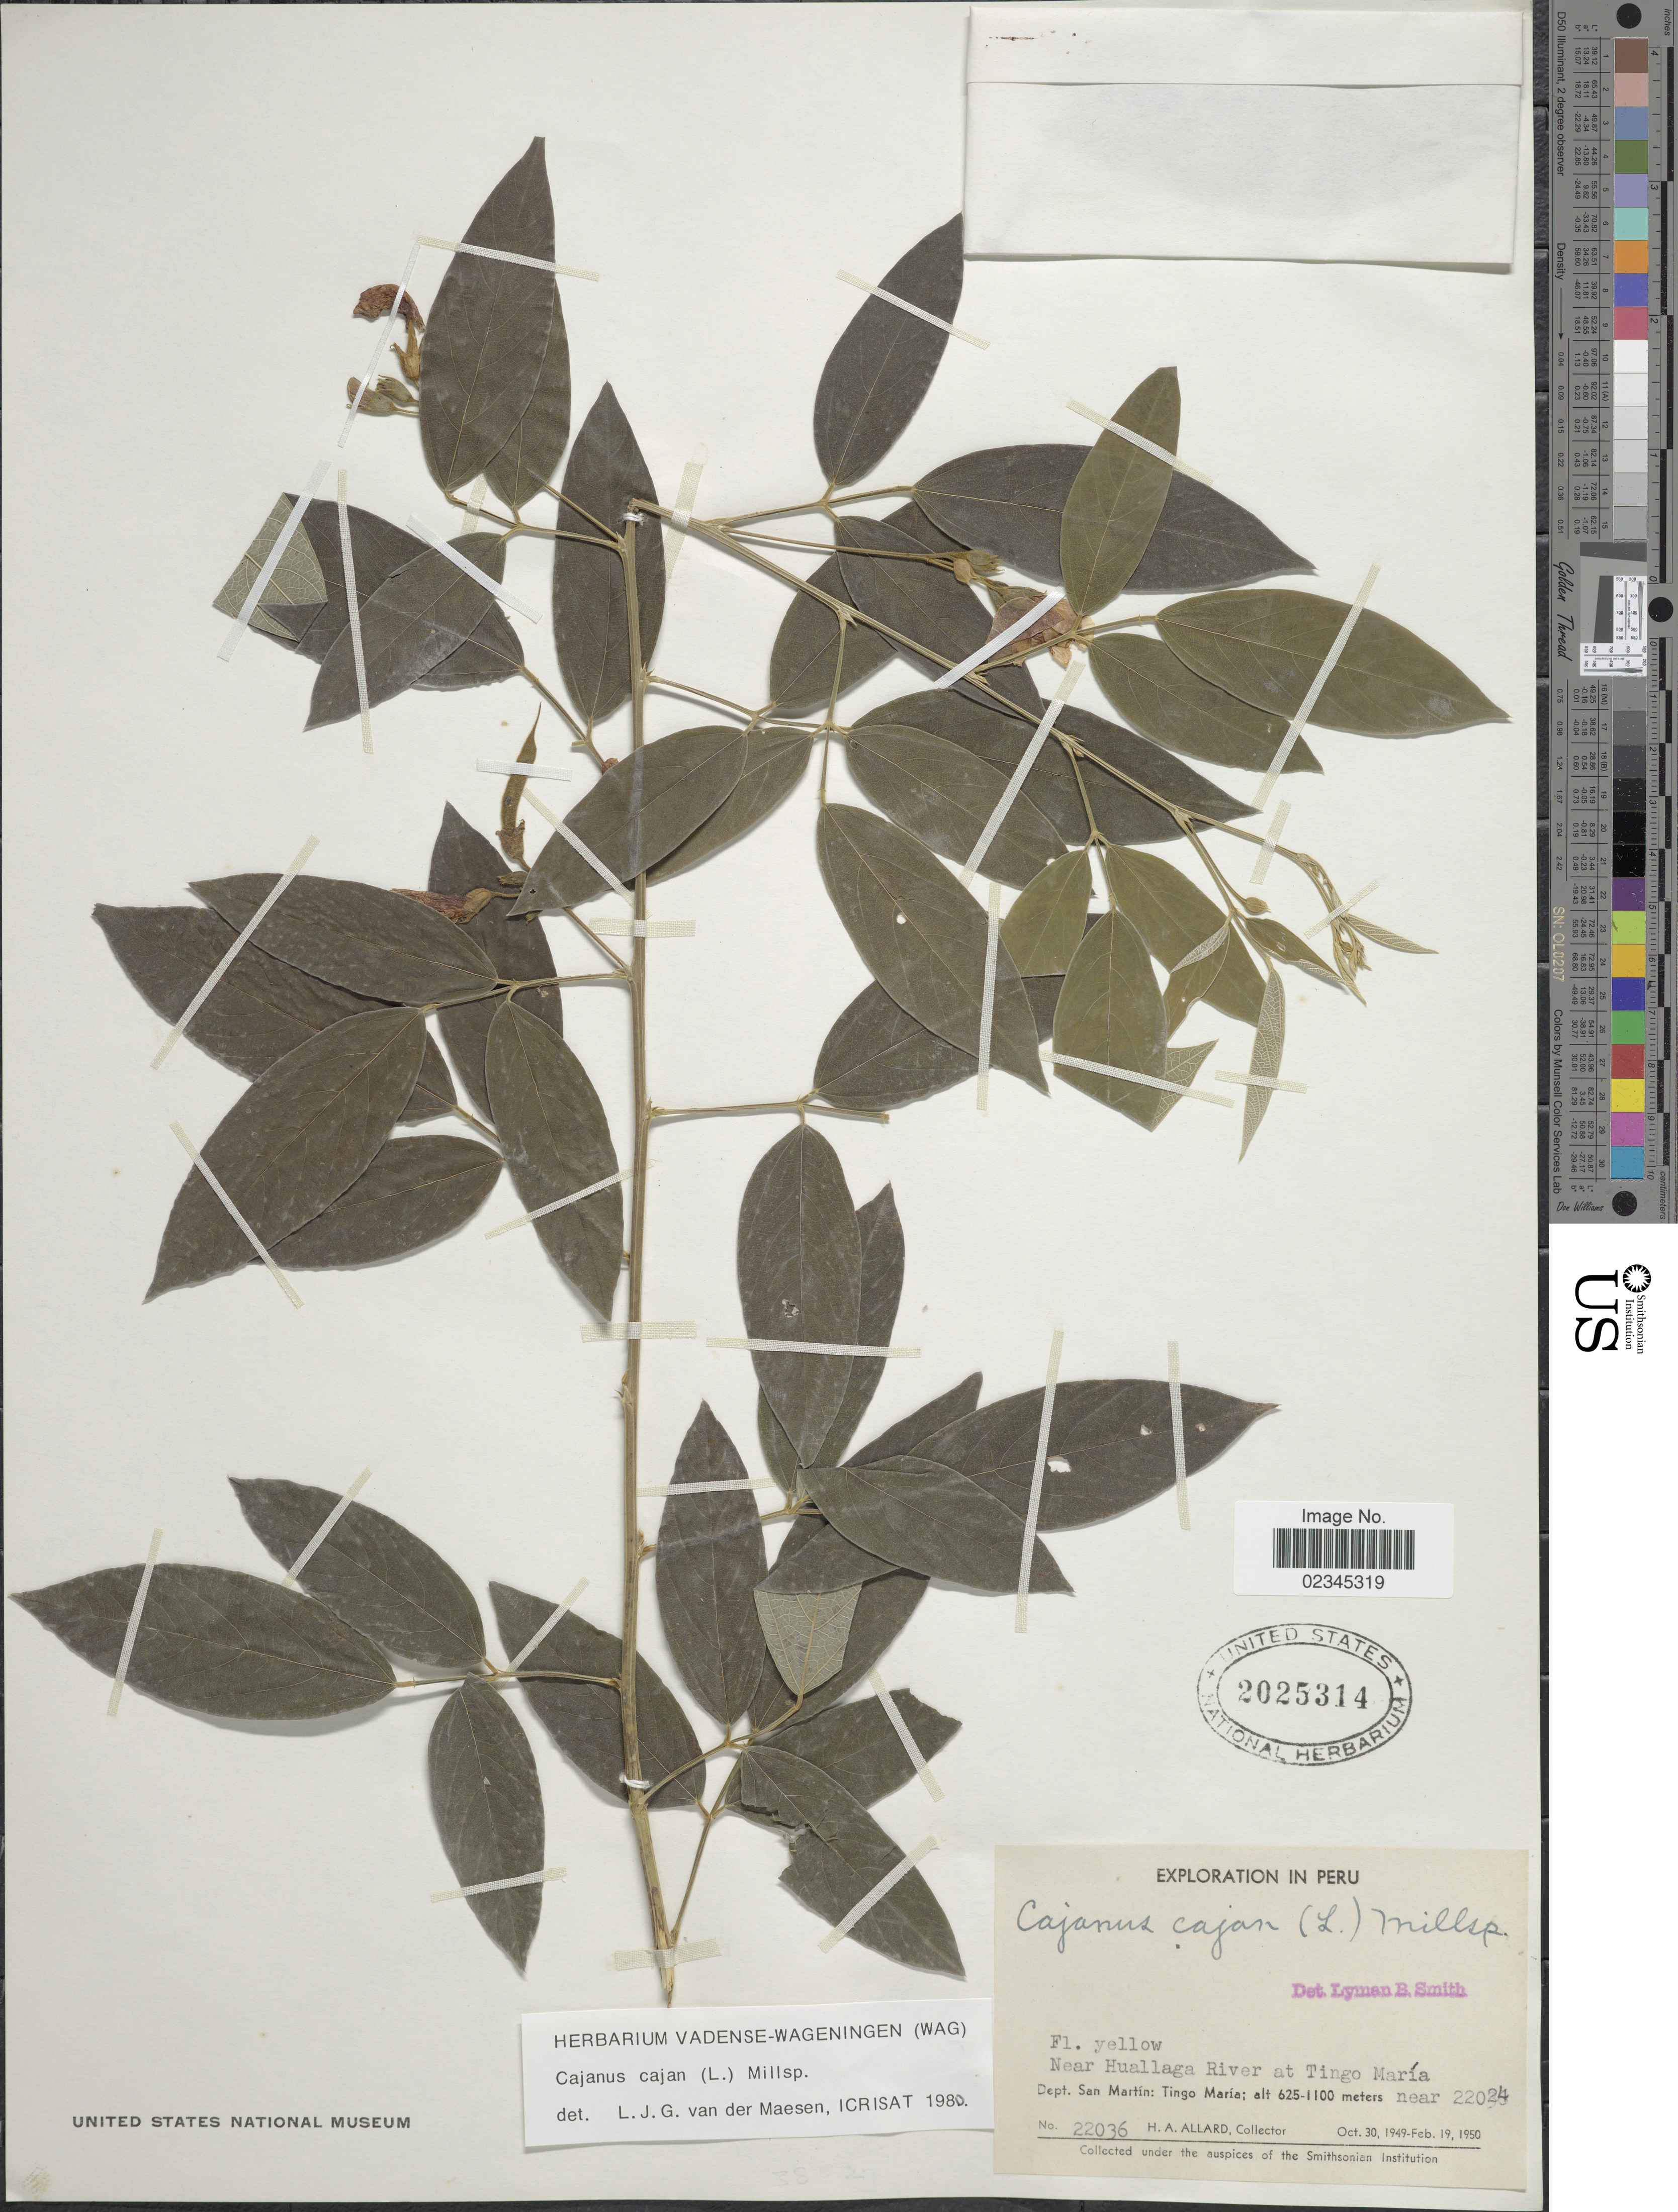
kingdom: Plantae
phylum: Tracheophyta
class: Magnoliopsida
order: Fabales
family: Fabaceae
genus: Cajanus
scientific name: Cajanus cajan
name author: (L.) Huth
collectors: H. A. Allard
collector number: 22036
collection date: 1949-10-30/1950-02-19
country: Peru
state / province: San Martín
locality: Near Huallaga River at Tingo María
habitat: near river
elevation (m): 625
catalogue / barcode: US 2025314